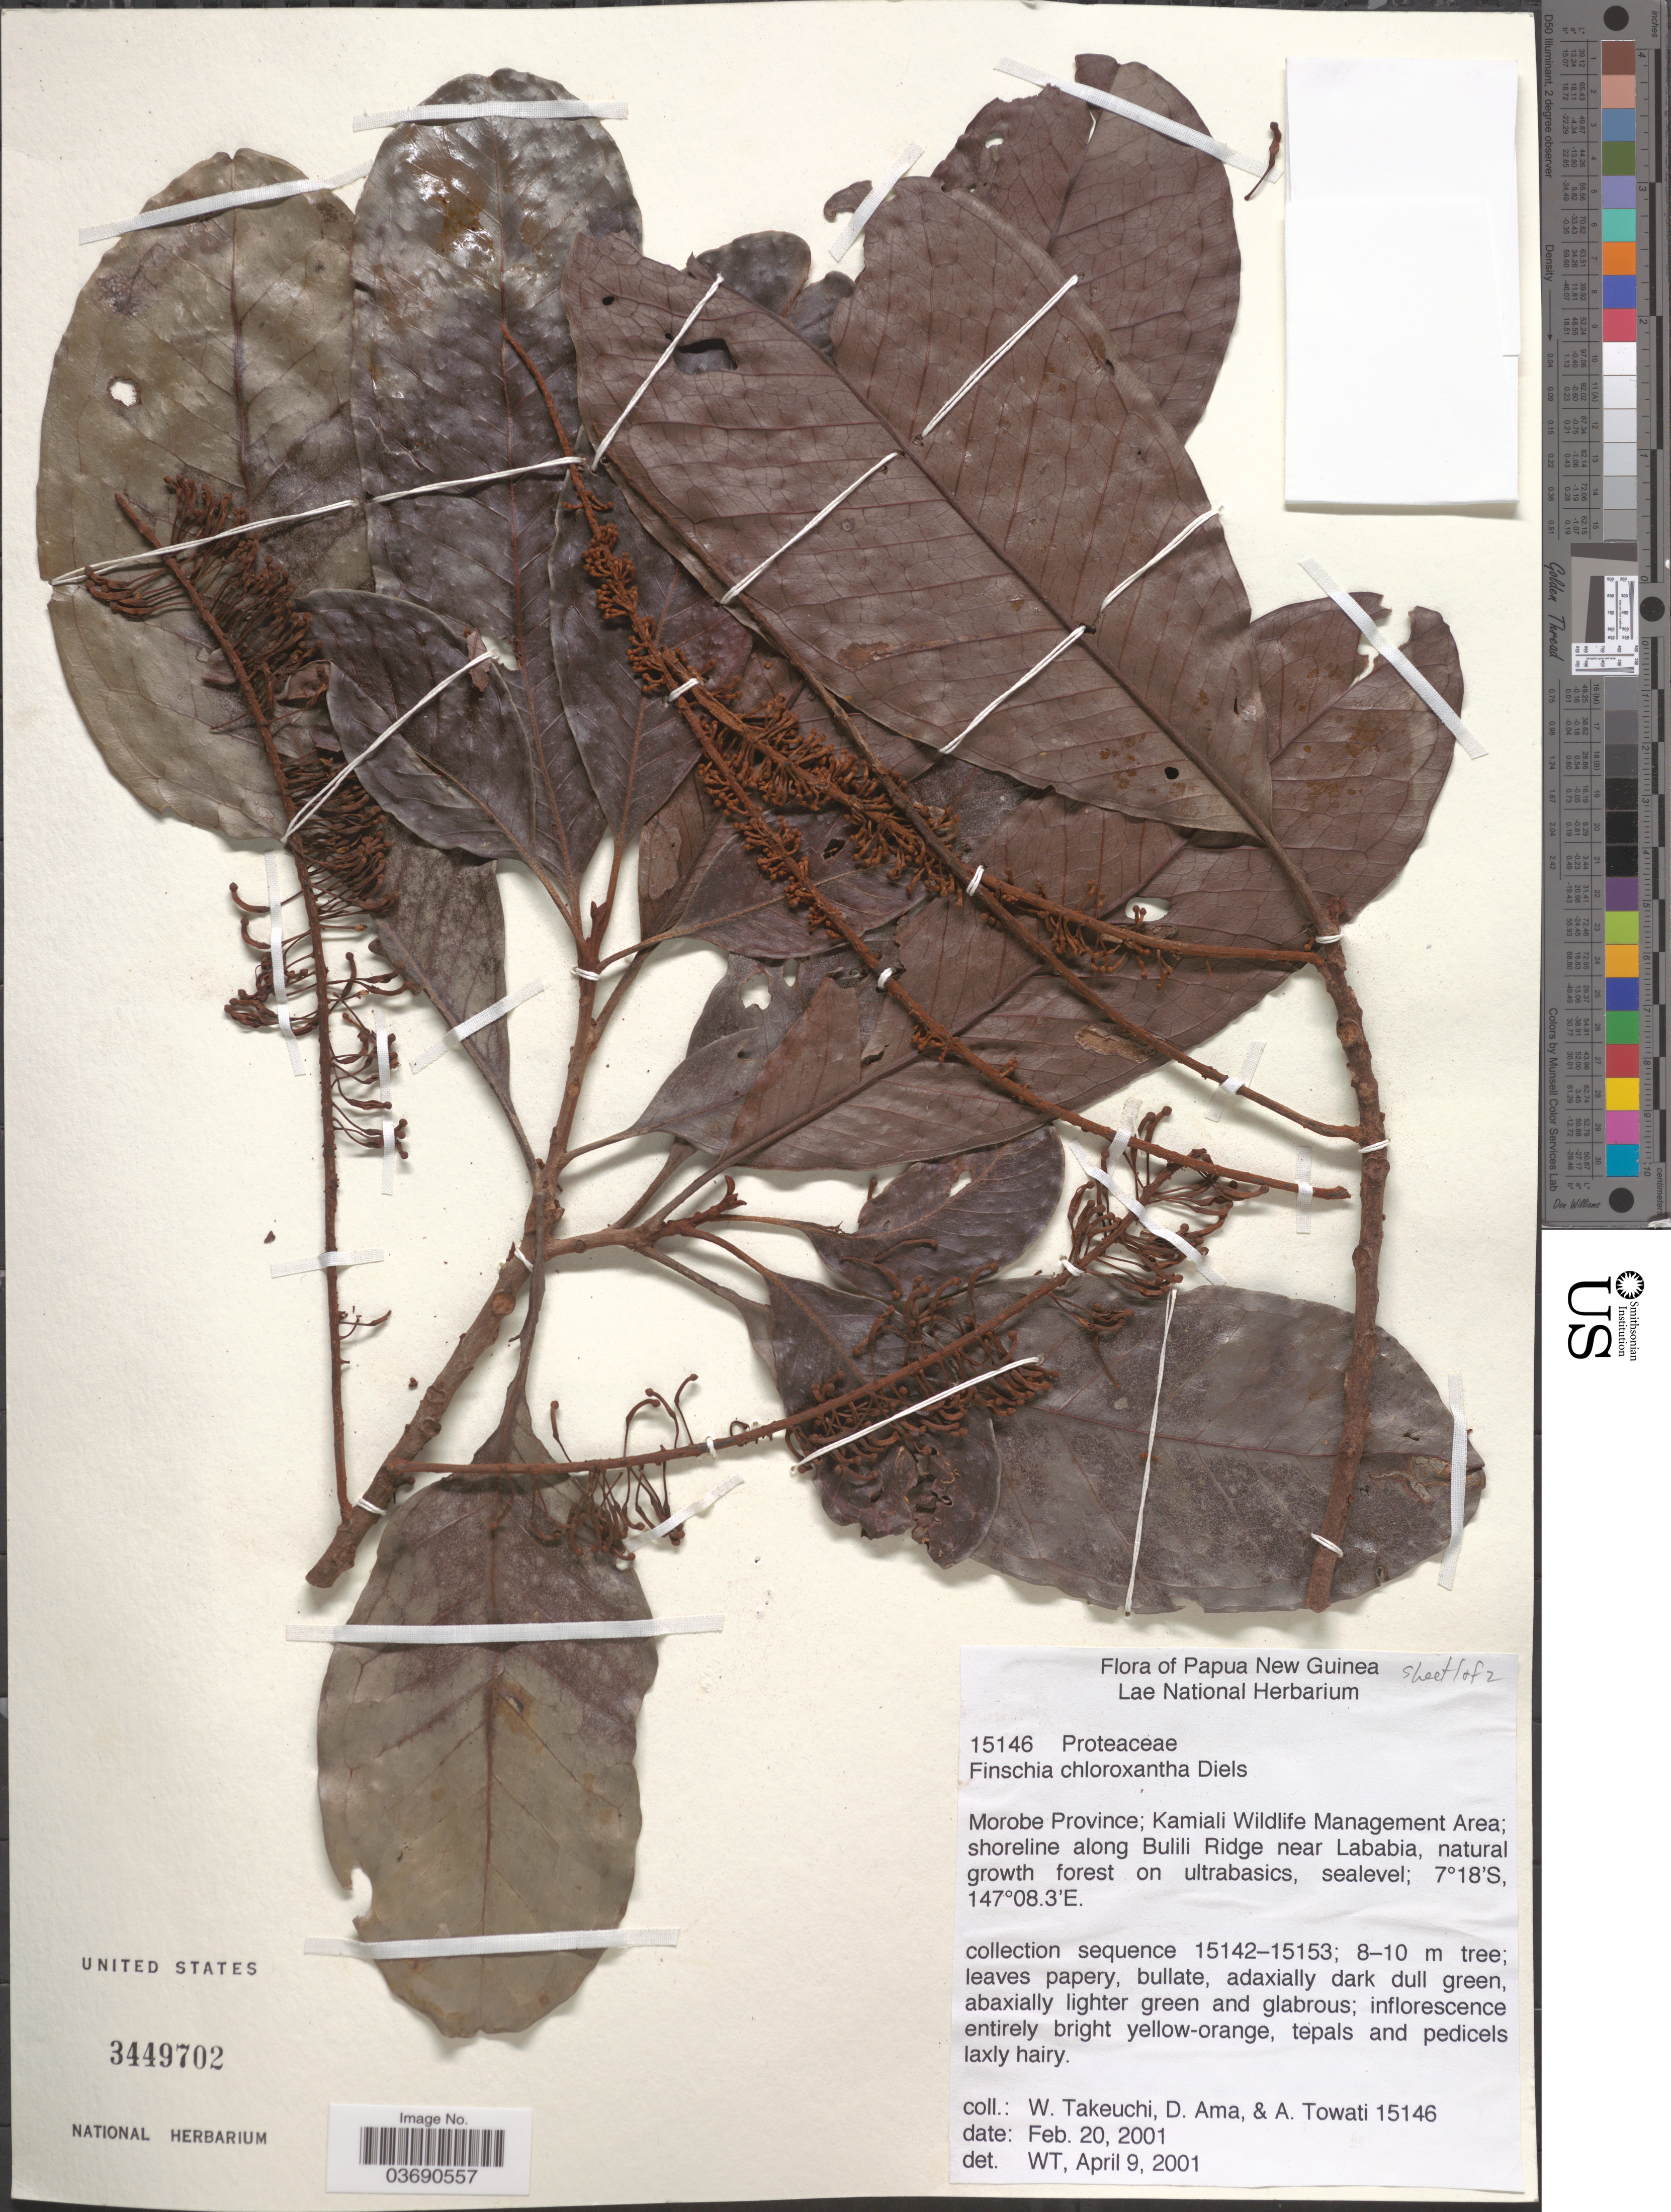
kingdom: Plantae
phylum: Tracheophyta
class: Magnoliopsida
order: Proteales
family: Proteaceae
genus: Finschia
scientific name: Finschia chloroxantha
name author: Diels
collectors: W. Takeuchi, D. Ama & A. Towati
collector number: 15146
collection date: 2001-02-20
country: Papua New Guinea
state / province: Morobe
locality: Kamiali Wildlife Management Area; shoreline along Bulili Ridge near Labadia.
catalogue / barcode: US 3449702